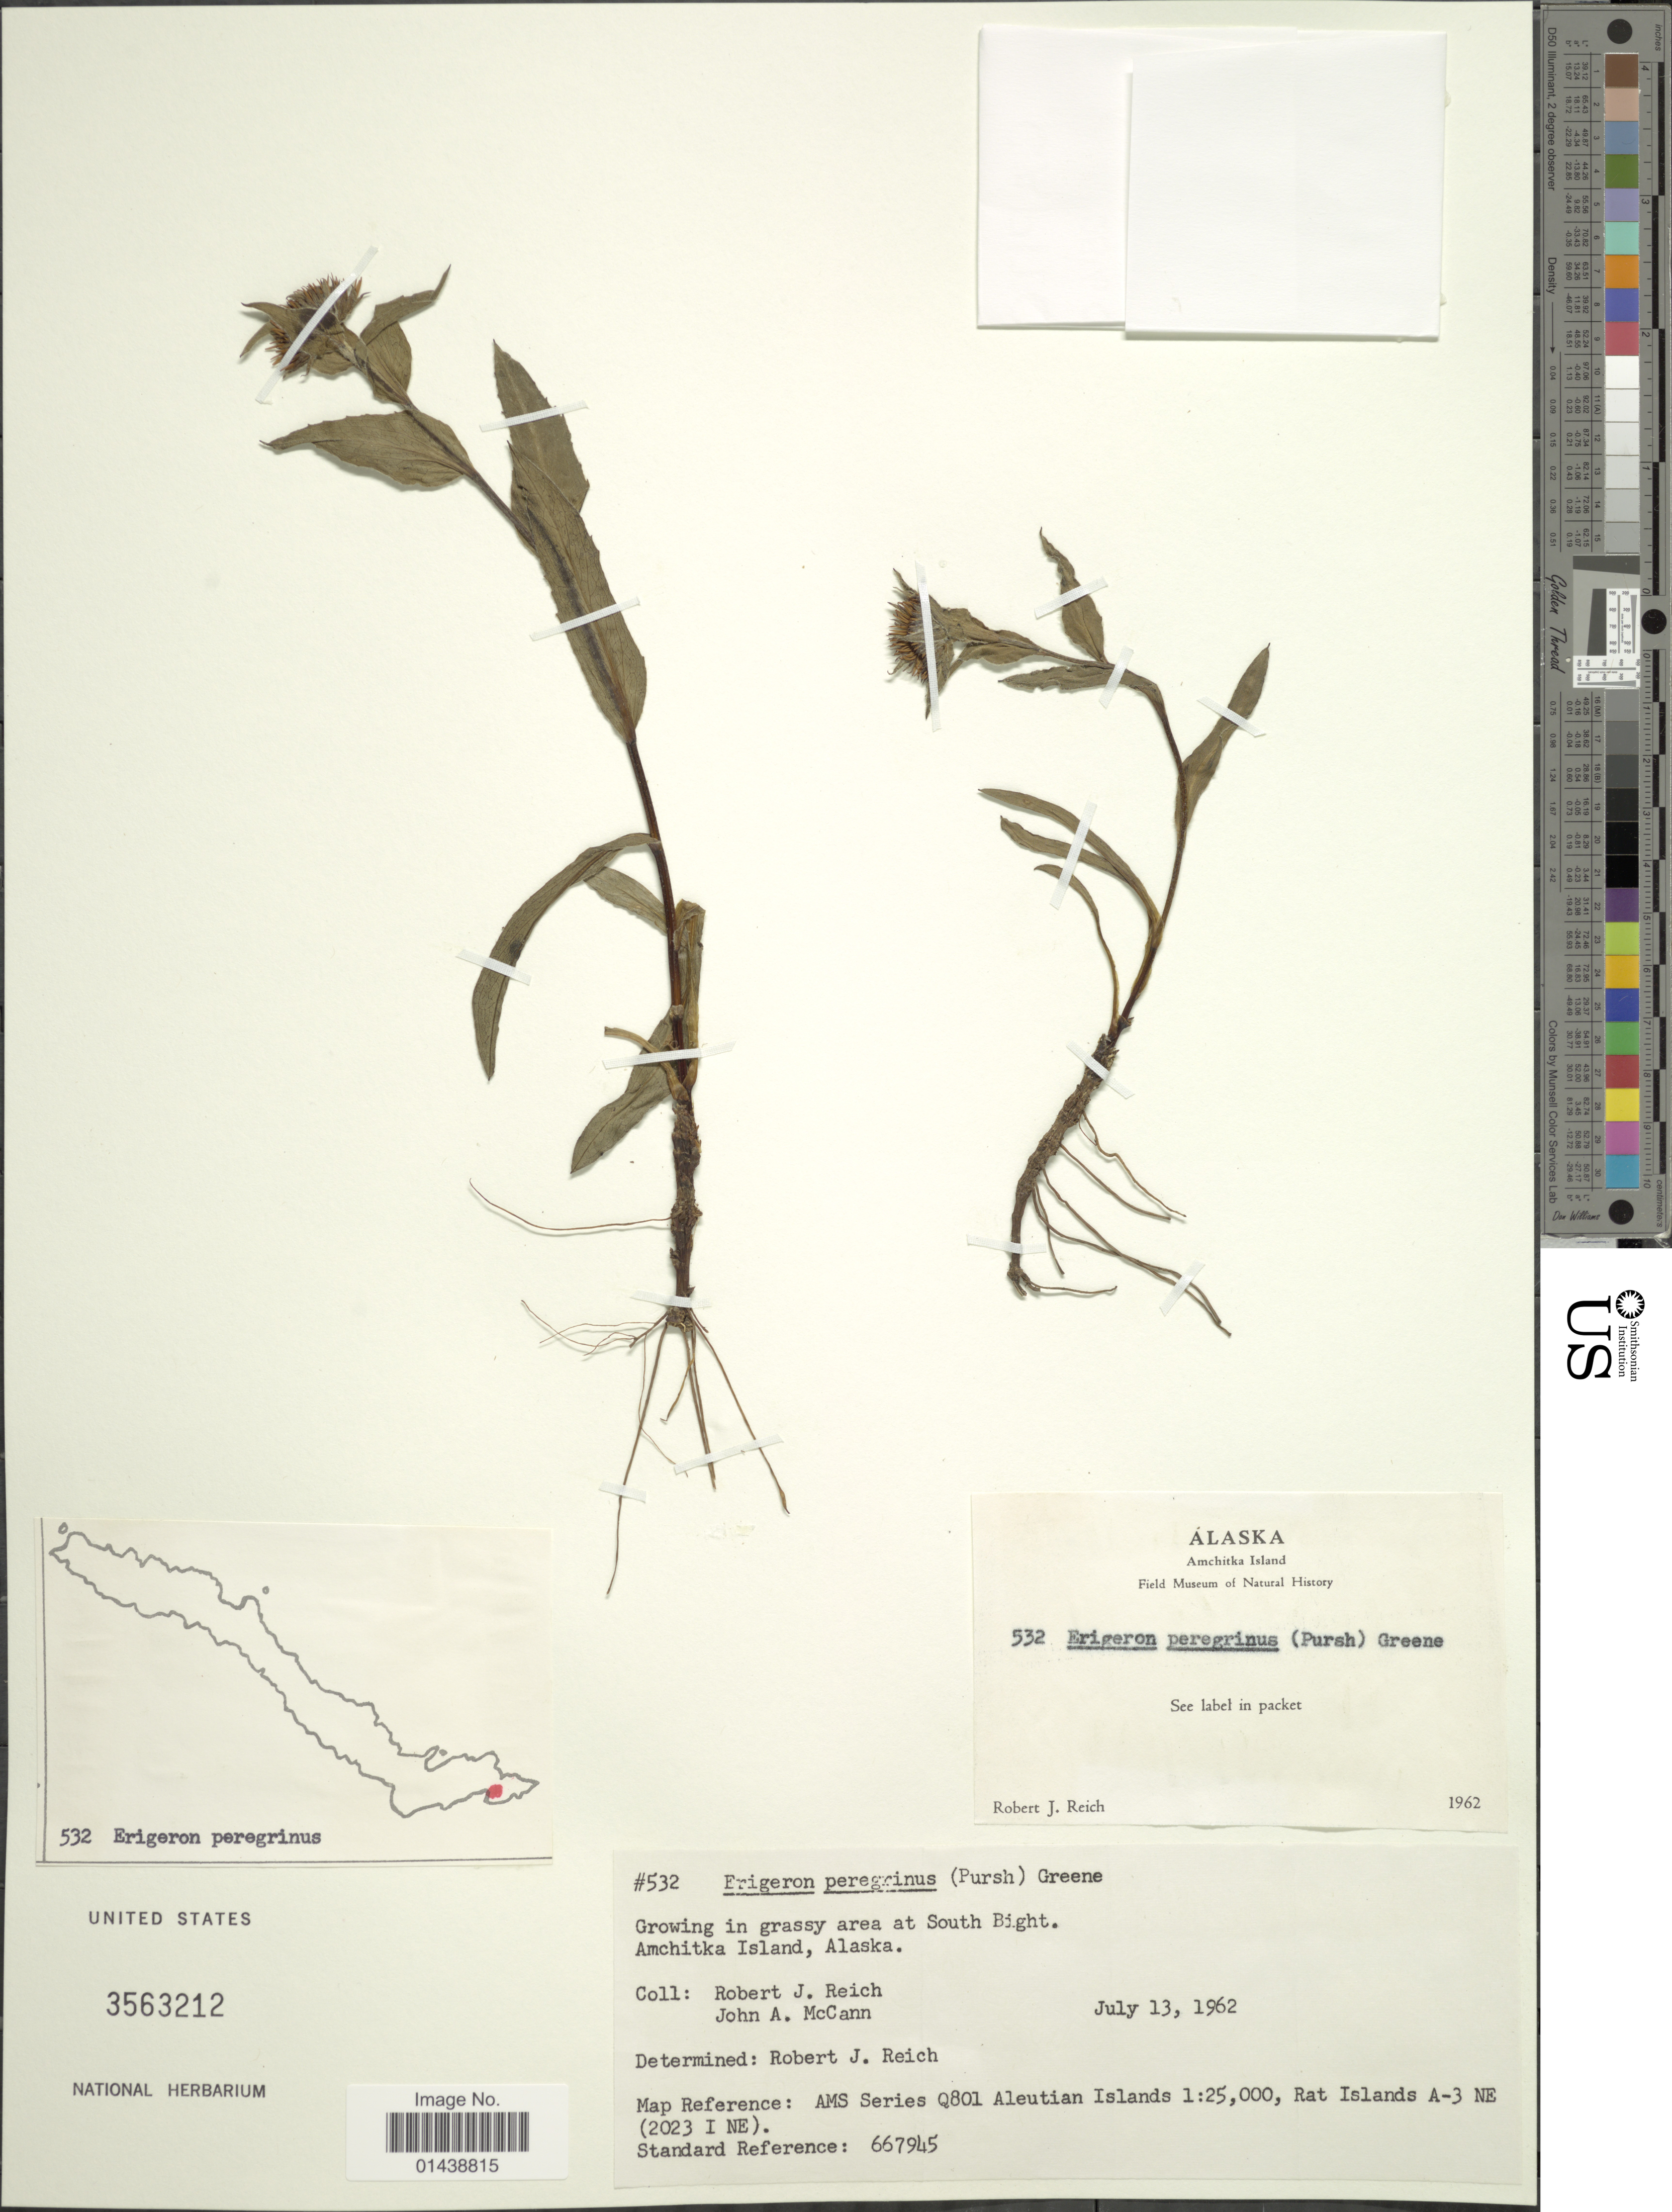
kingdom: Plantae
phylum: Tracheophyta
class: Magnoliopsida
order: Asterales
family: Asteraceae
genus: Erigeron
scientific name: Erigeron peregrinus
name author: (Banks ex Pursh) Greene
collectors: R. Reich & J. A. McCann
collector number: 532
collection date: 1962-07-13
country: United States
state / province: Alaska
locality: South Bight. Amchitka Island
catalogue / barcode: US 3563212